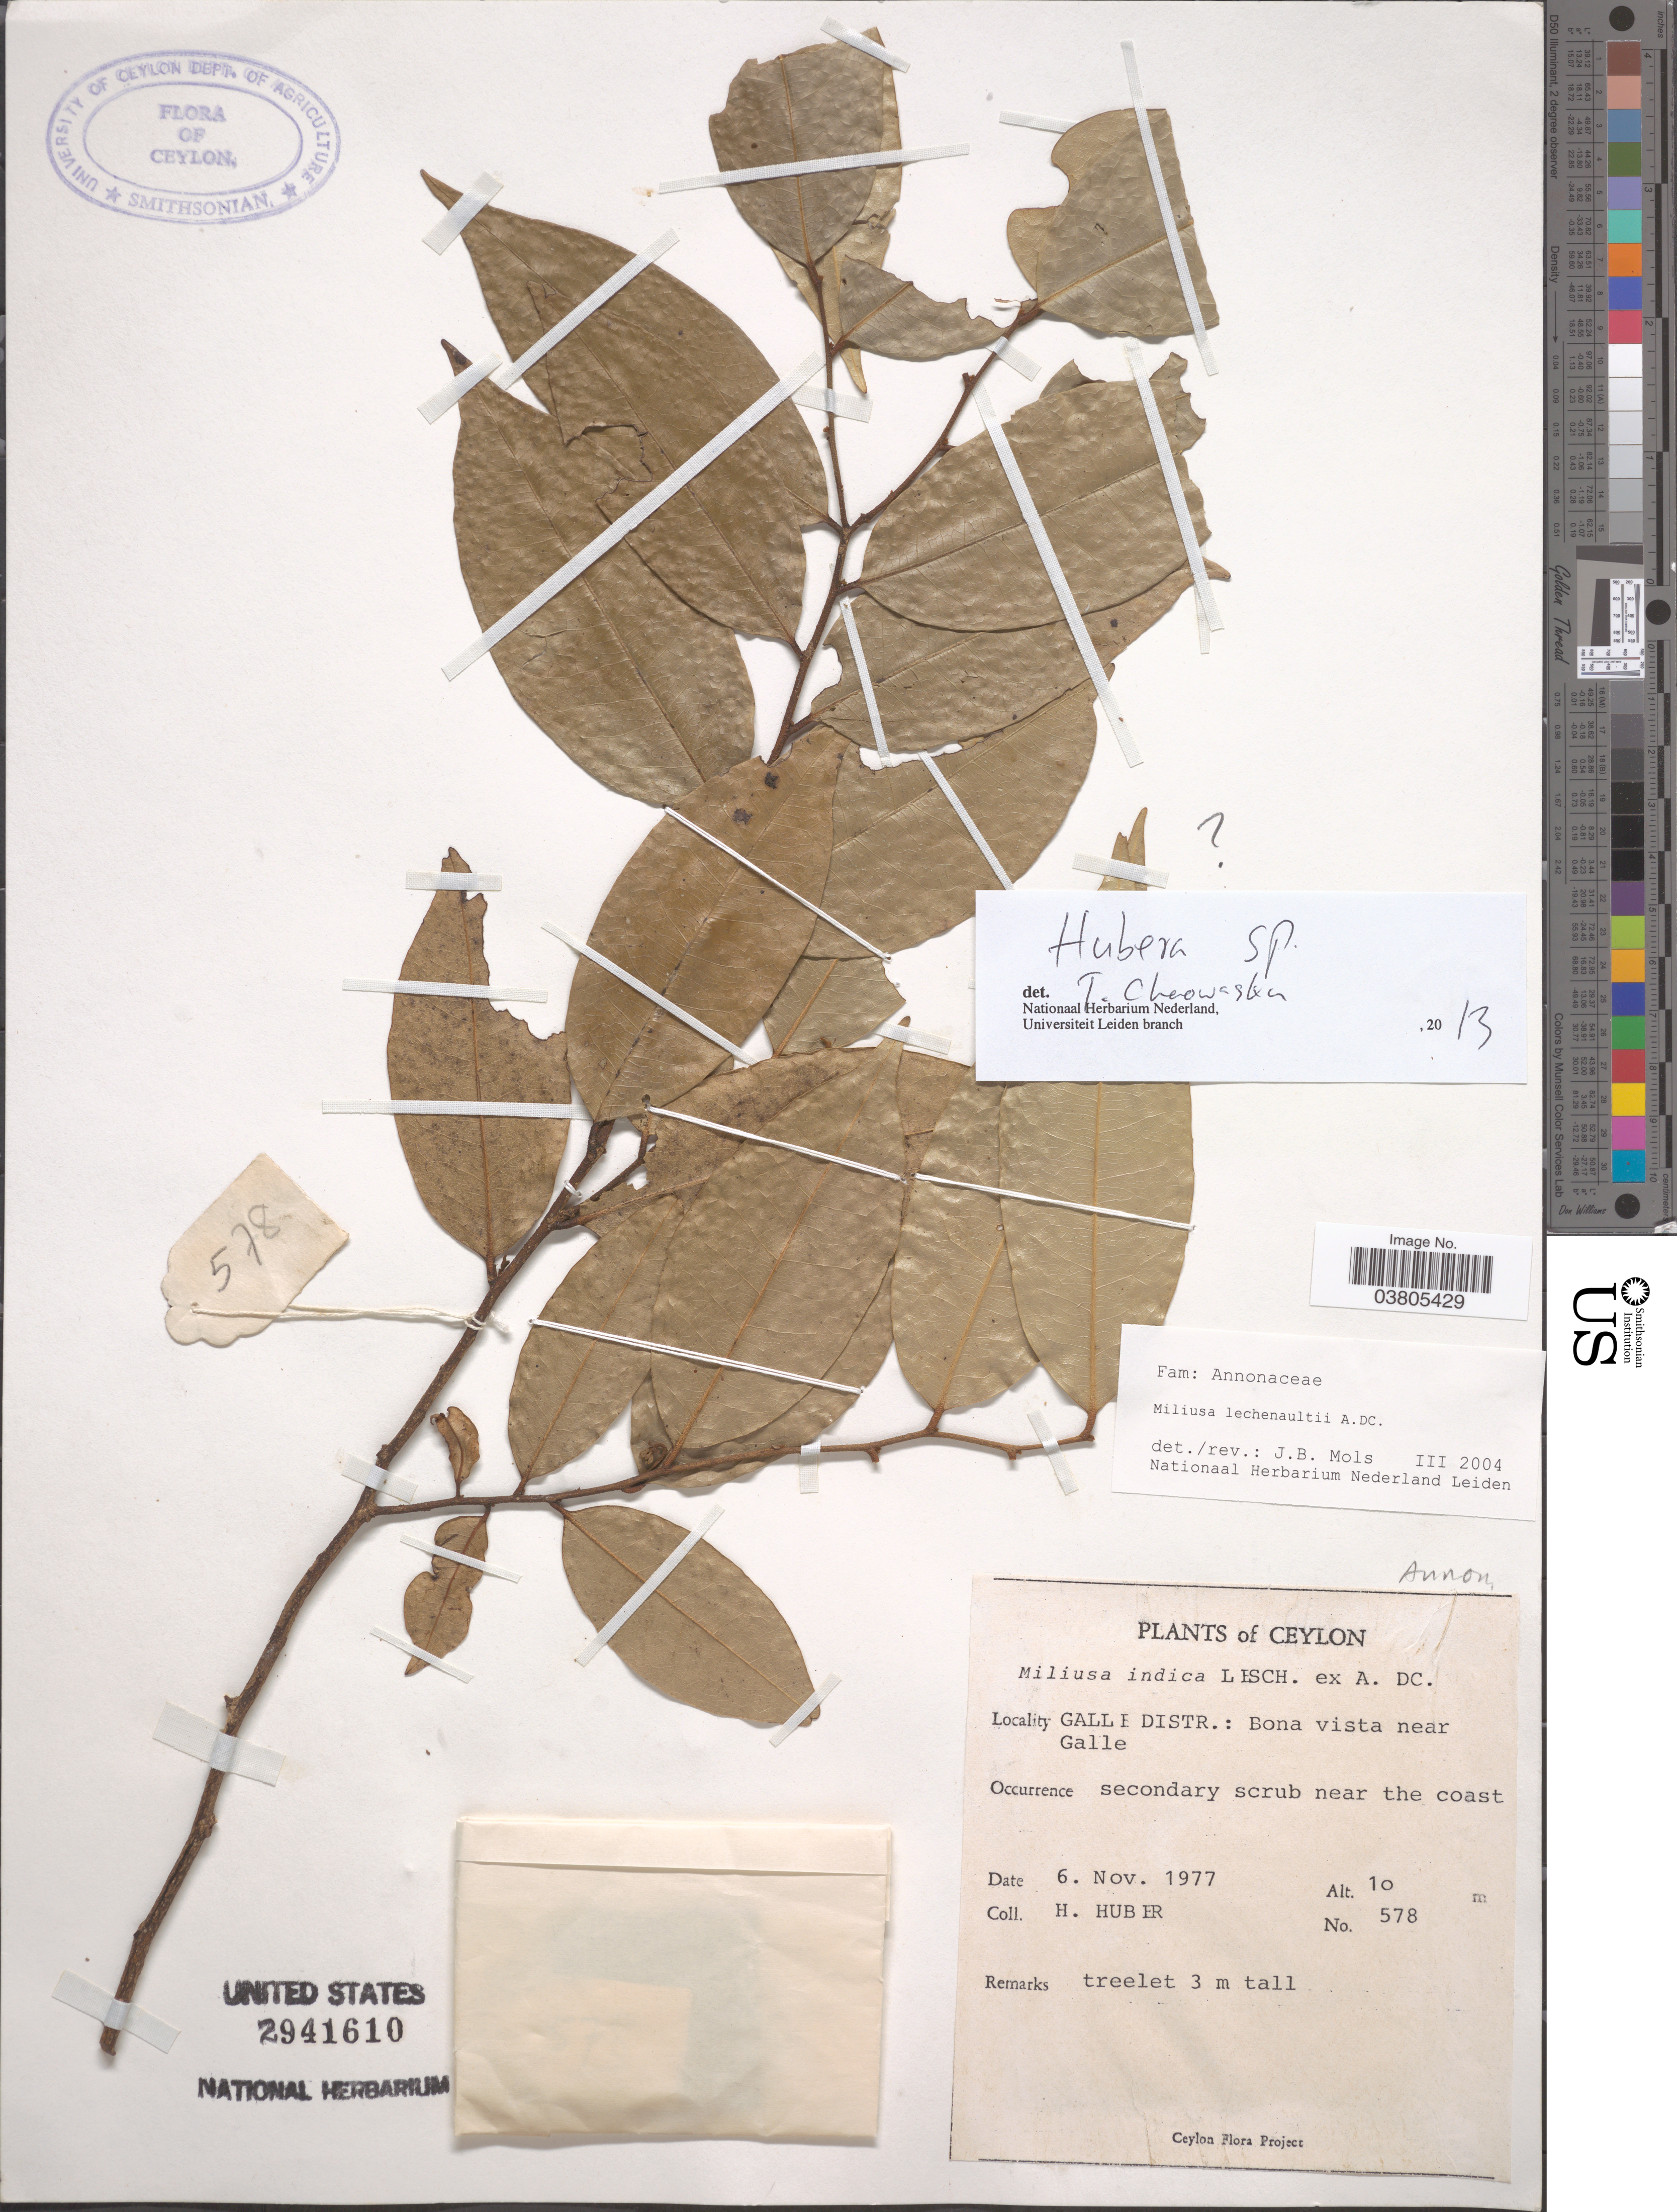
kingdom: Plantae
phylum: Tracheophyta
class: Magnoliopsida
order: Magnoliales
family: Annonaceae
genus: Miliusa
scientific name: Miliusa leschenaultii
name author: A. DC.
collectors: H. Huber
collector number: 578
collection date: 1977-11-06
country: Sri Lanka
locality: Ceylon. Galle Distr.: Bona vista near Galle. Secondary scrub near the coast.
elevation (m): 10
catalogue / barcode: US 2941610